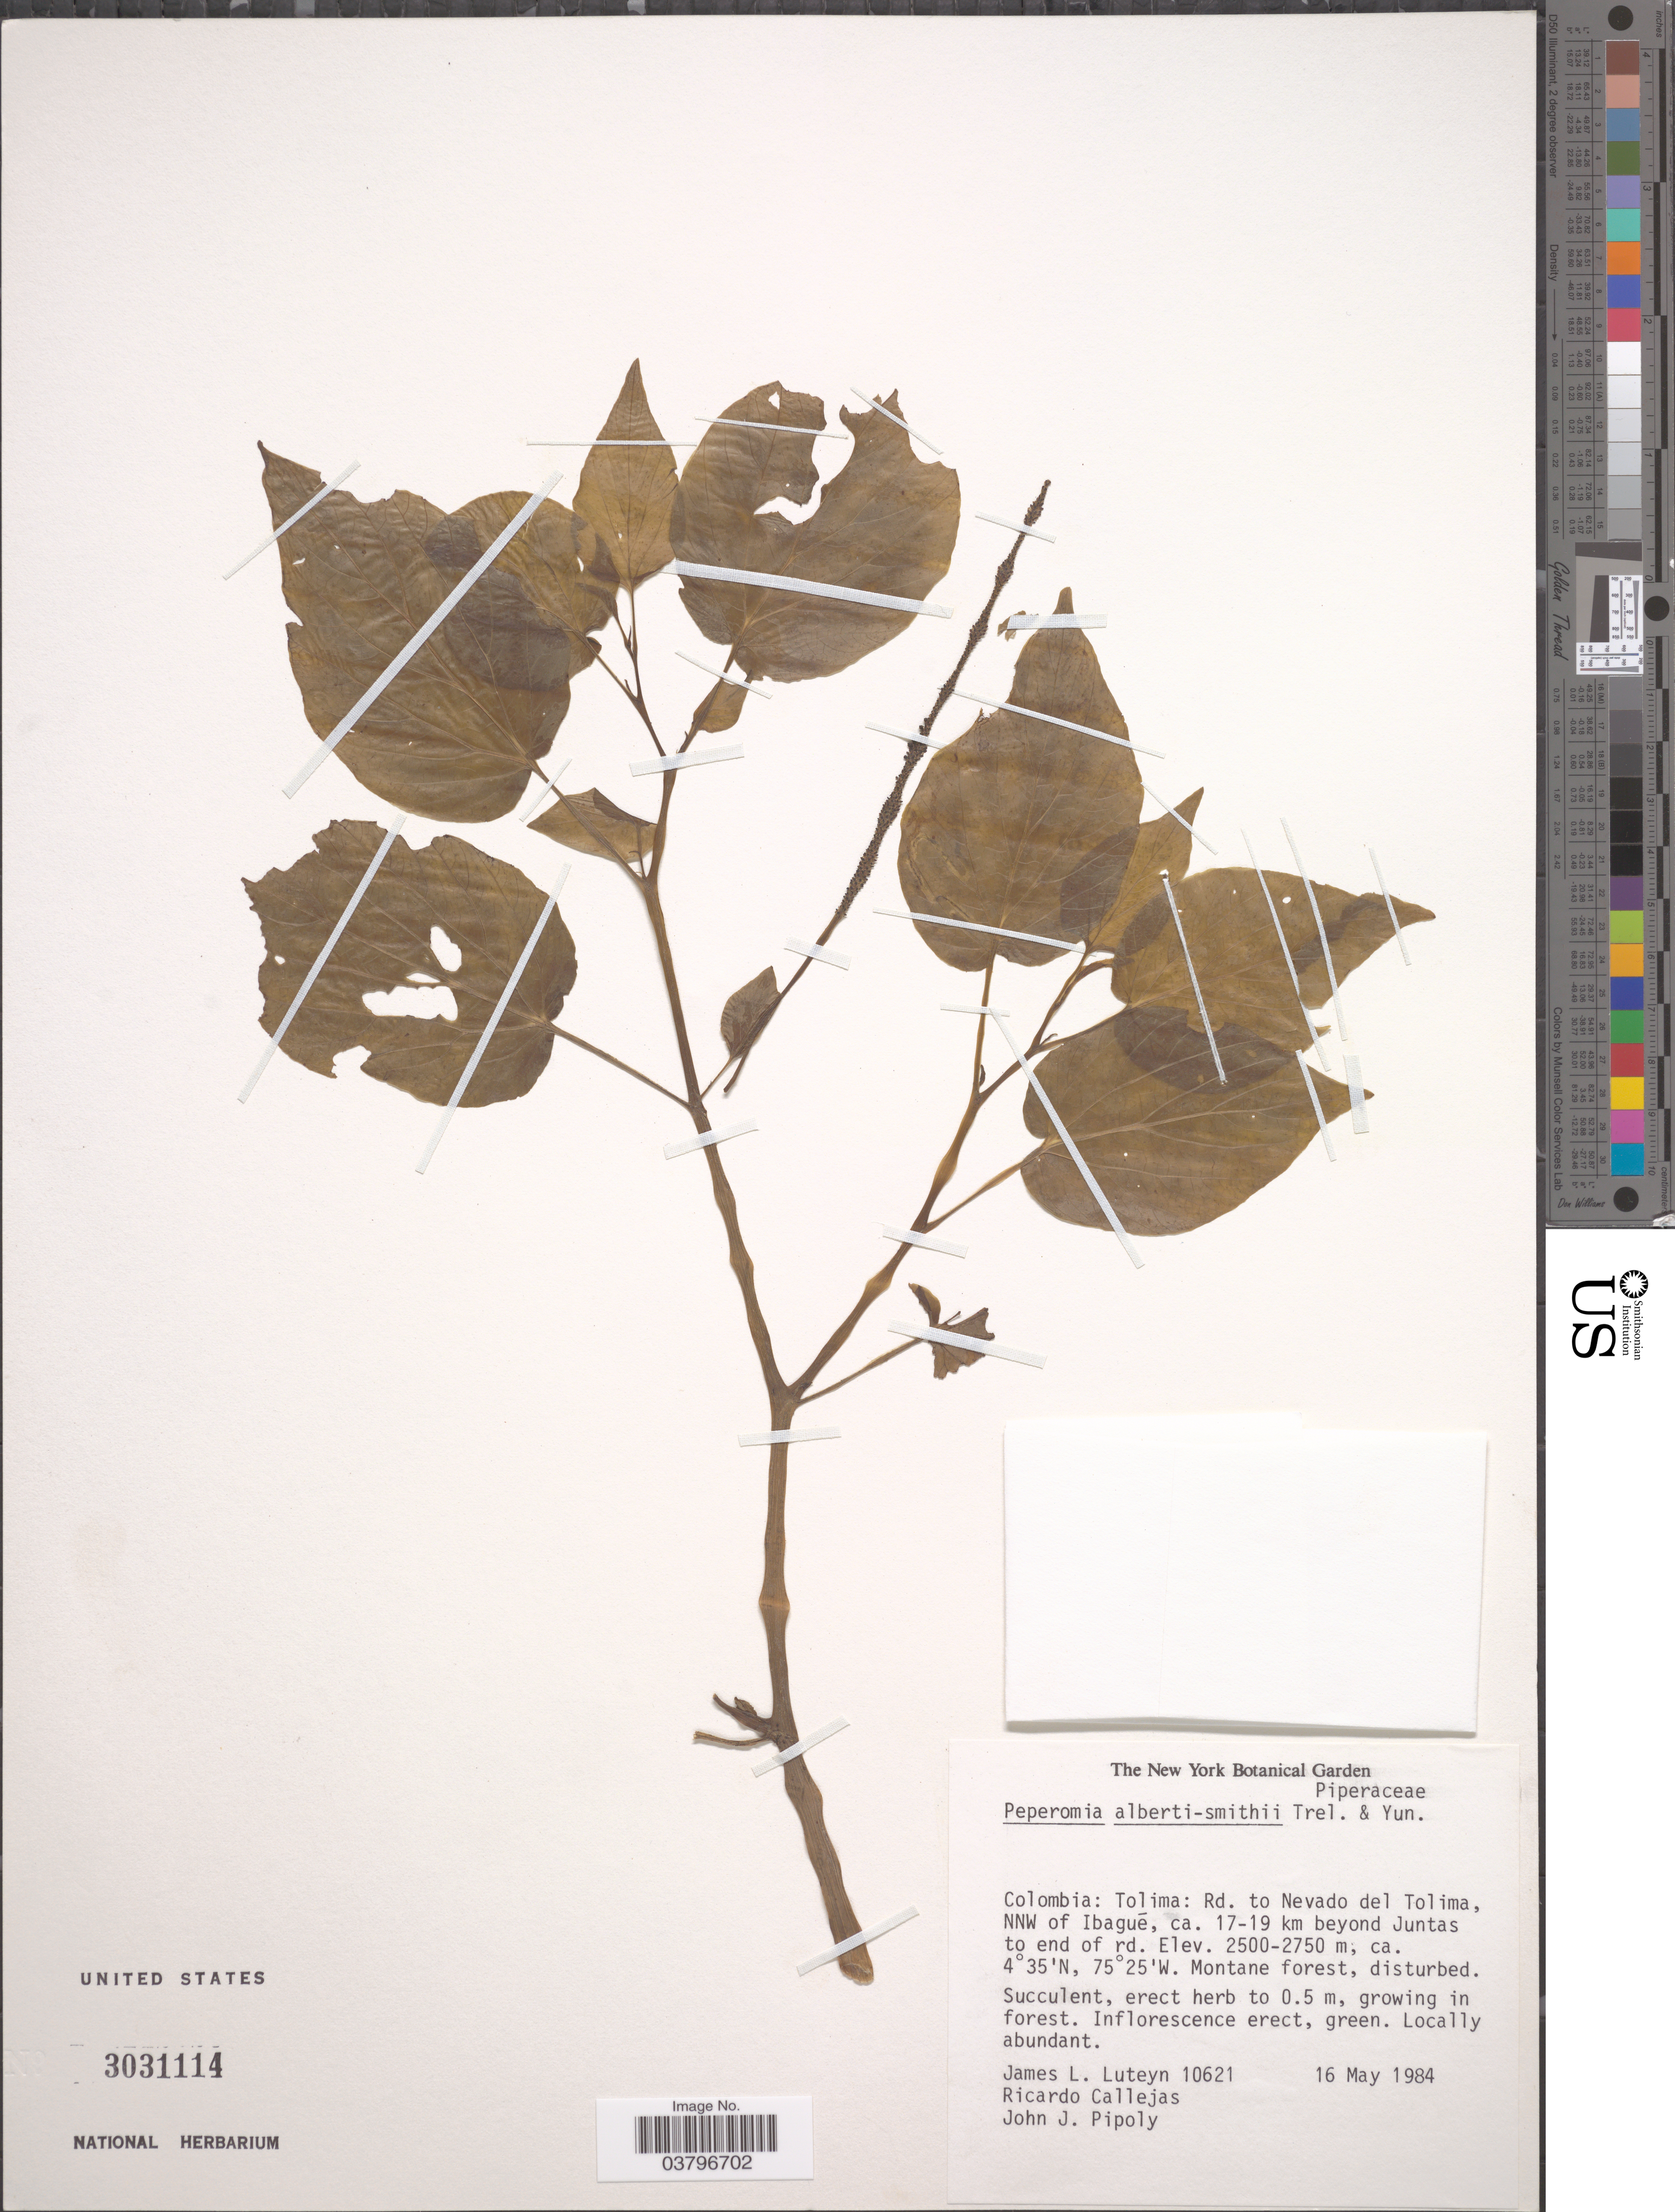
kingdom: Plantae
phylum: Tracheophyta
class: Magnoliopsida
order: Piperales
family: Piperaceae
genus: Peperomia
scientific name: Peperomia albert-smithii var. epunctata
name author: Trel. & Yunck.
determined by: Jiménez, José Estaban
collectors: J. Luteyn, R. Callejas & J. J. Pipoly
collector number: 10621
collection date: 1984-05-16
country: Colombia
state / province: Tolima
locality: Rd. to Nevado del Tolima, NNW of Ibagué, ca. 17-19 km beyond Juntas to end of rd.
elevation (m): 2500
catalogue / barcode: US 3031114